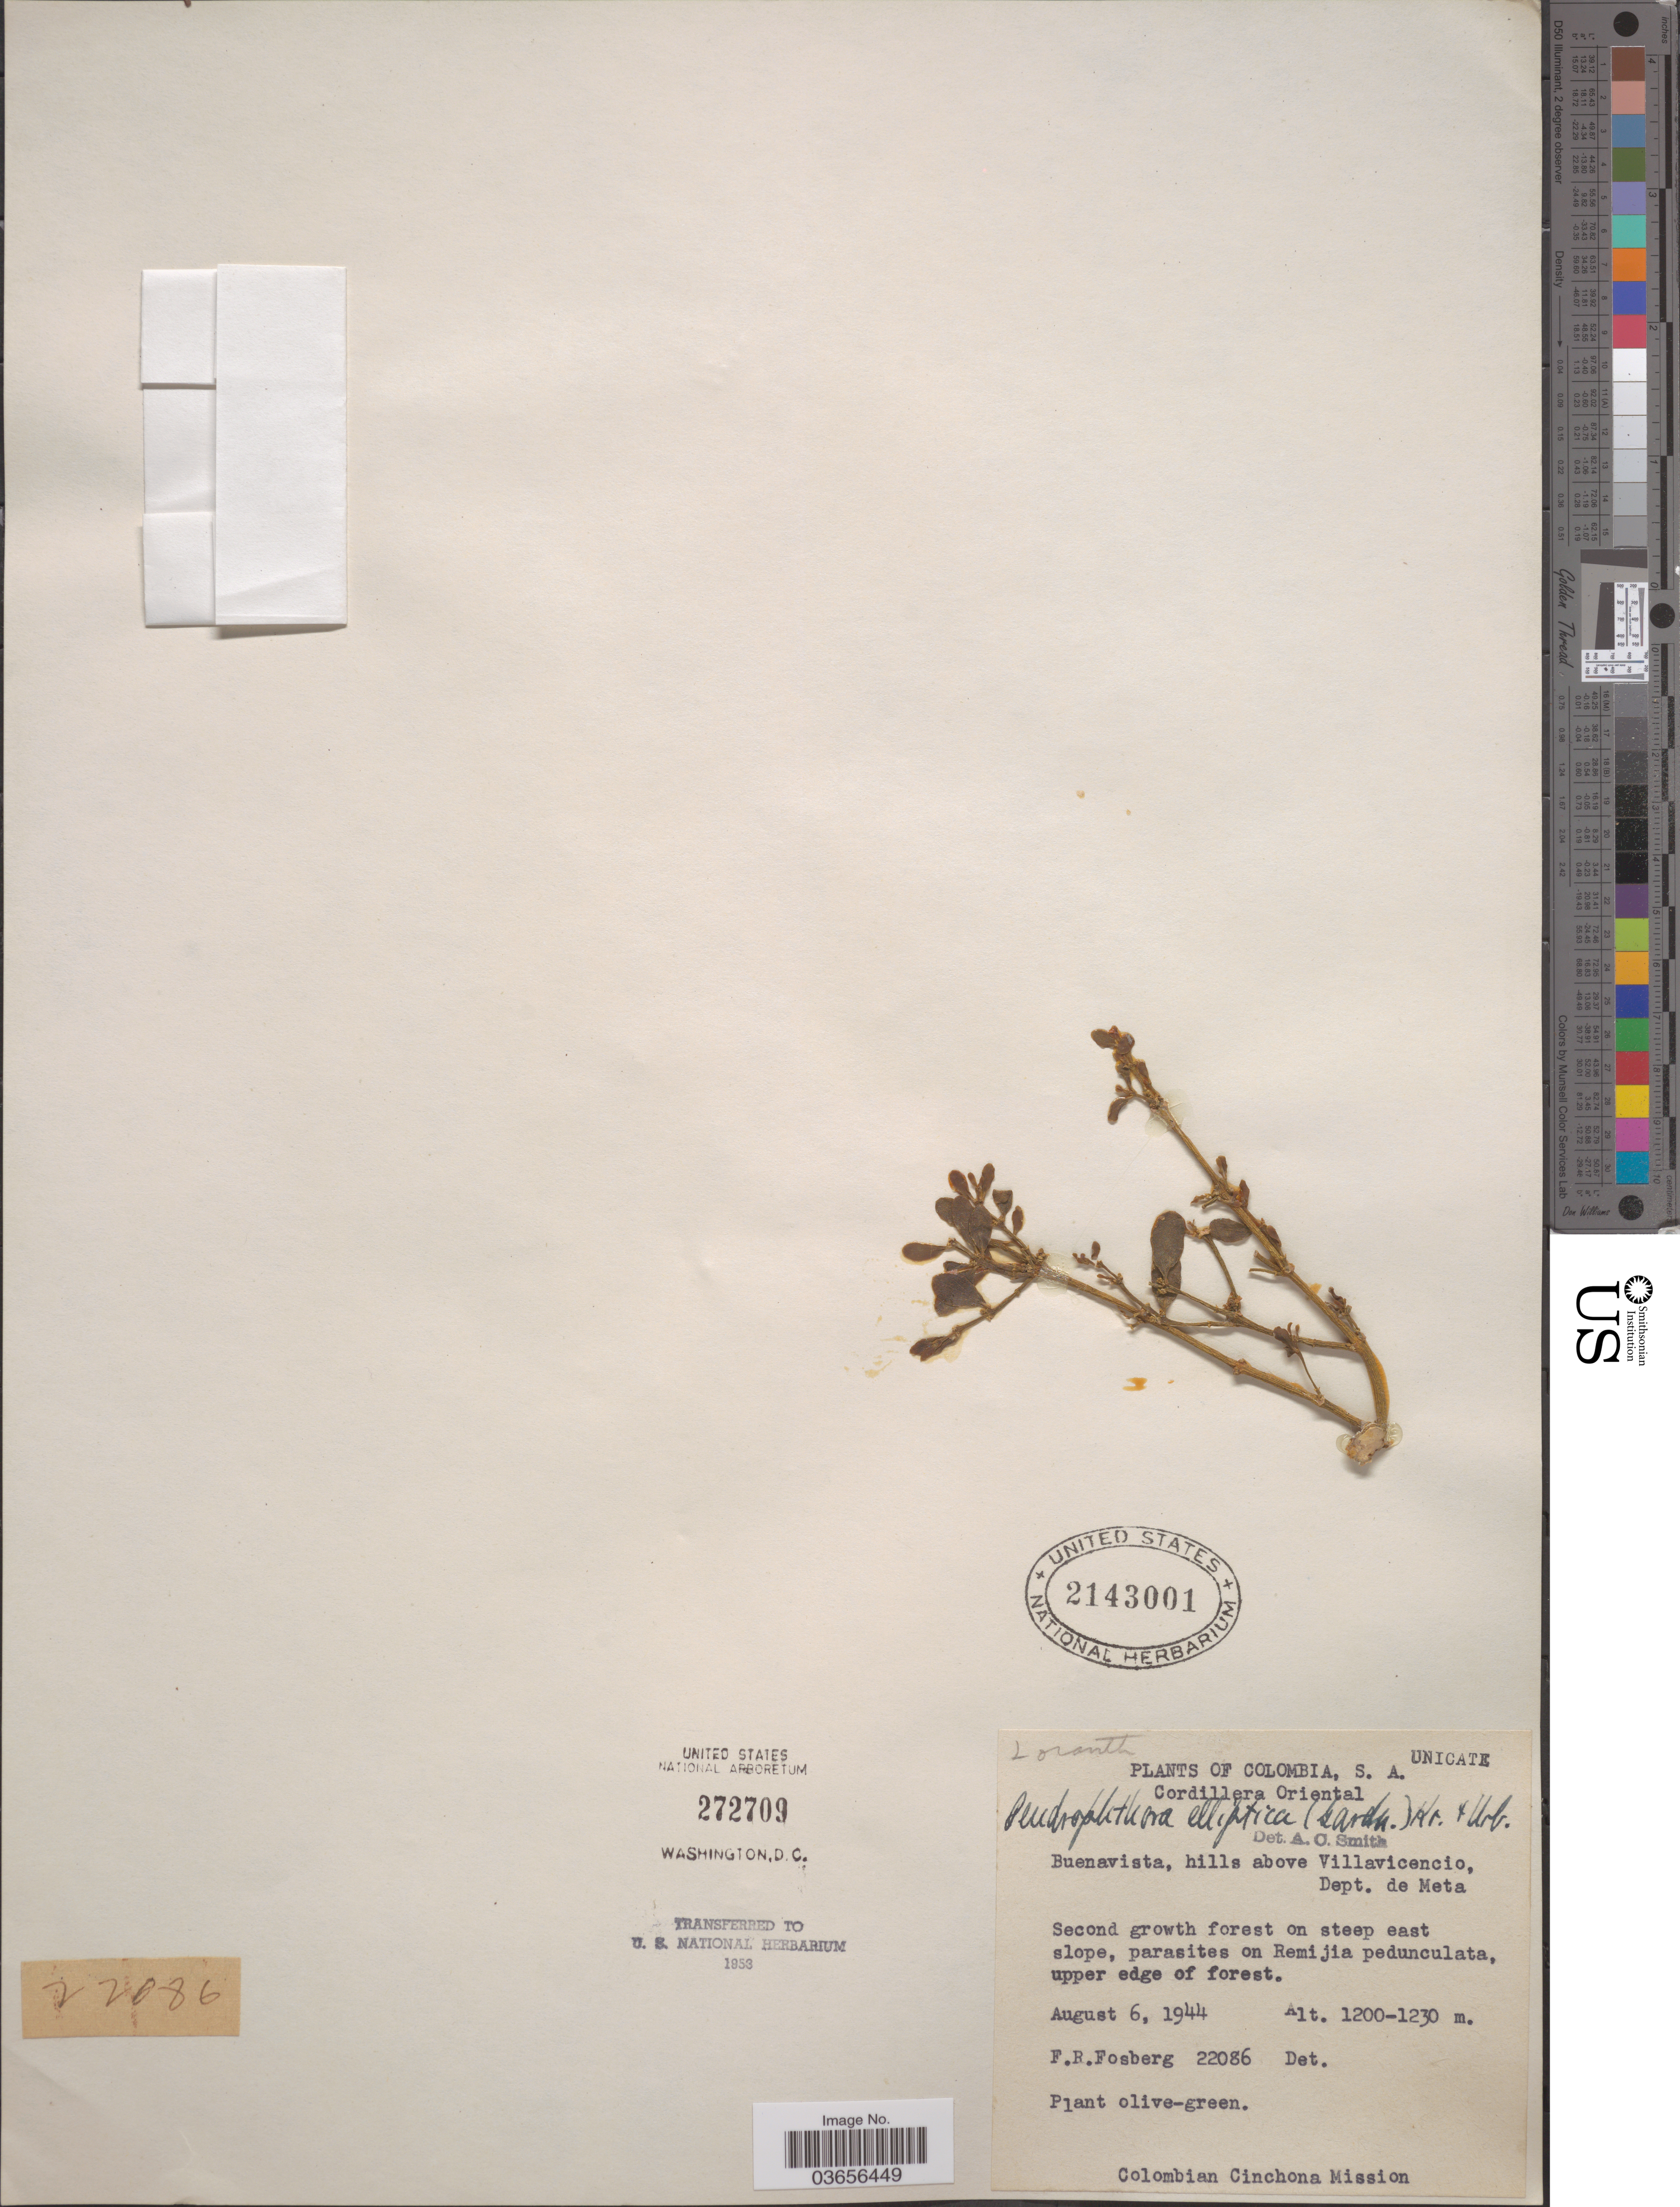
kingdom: Plantae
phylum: Tracheophyta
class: Magnoliopsida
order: Santalales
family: Viscaceae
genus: Dendrophthora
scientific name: Dendrophthora elliptica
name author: (Gardner) Krug & Urb.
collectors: F. R. Fosberg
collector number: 22086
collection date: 1944-08-06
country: Colombia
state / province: Meta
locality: Cordillera Oriental. Buenavista, hills above Villavicencio, Dept. de Meta. Second growth on steep east slope, parasites on Remijia pedunculata, upper edge of forest.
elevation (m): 1200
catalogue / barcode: US 2143001